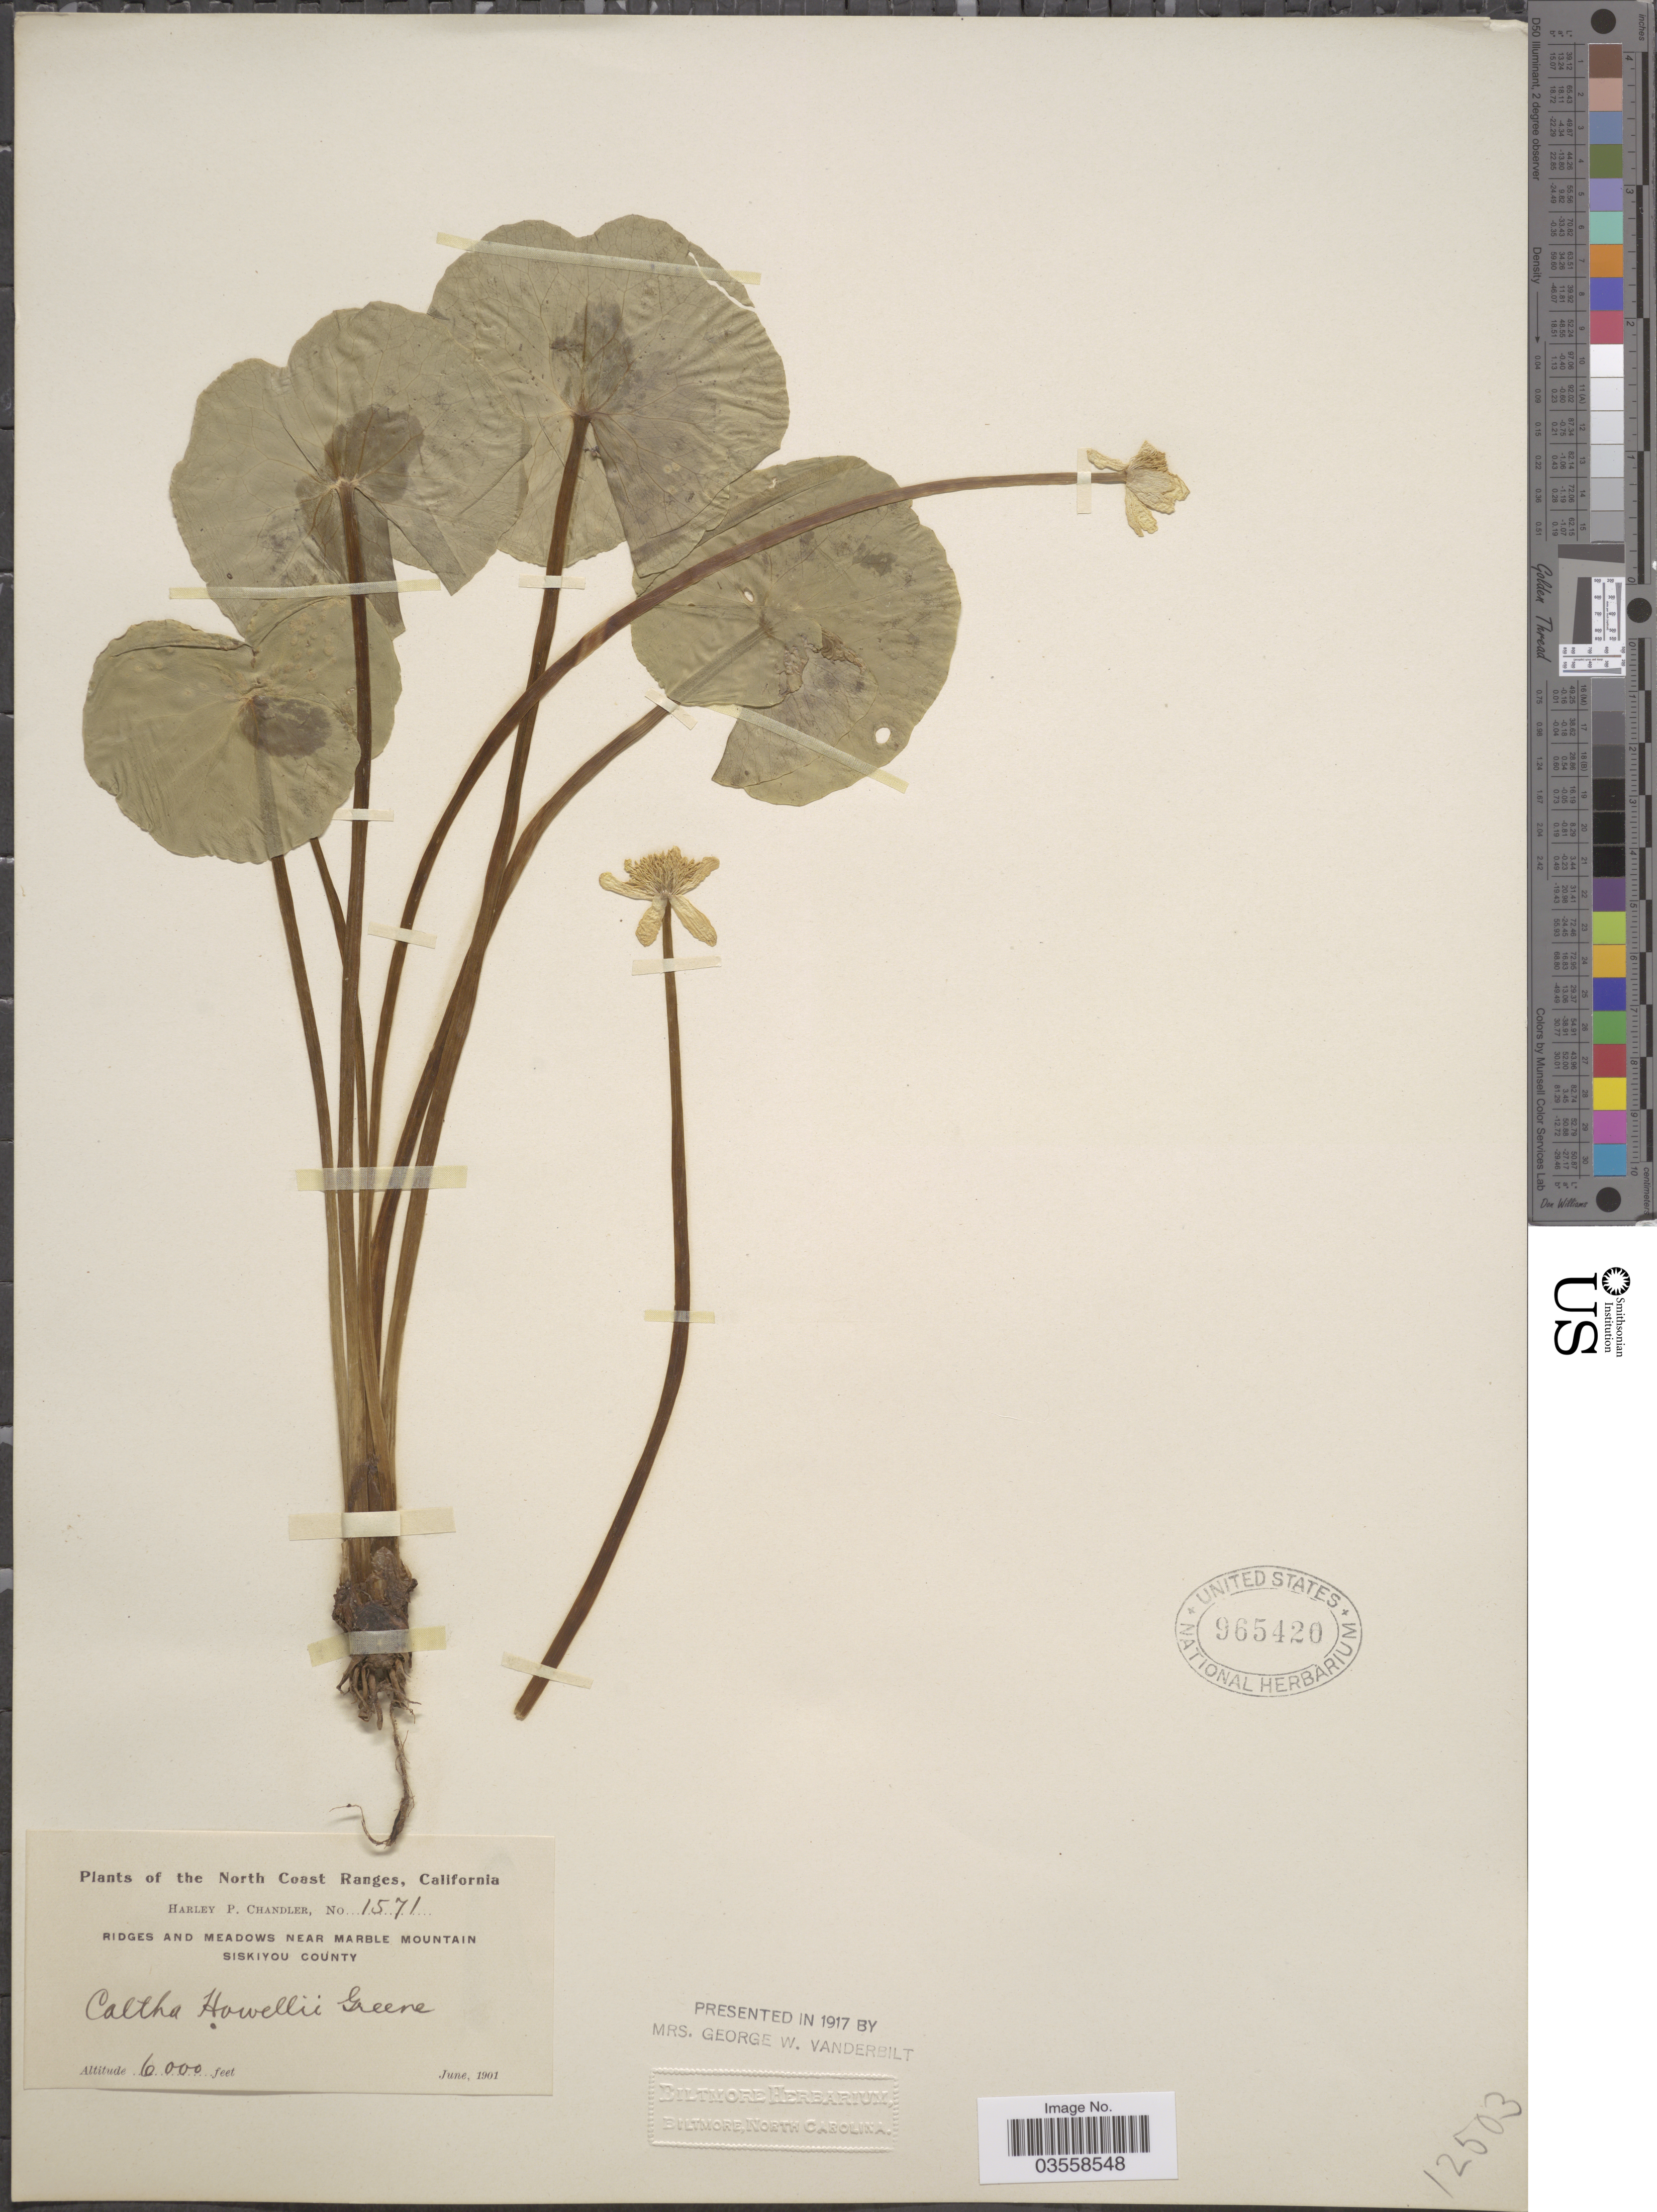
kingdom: Plantae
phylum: Tracheophyta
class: Magnoliopsida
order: Ranunculales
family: Ranunculaceae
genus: Caltha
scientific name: Caltha biflora subsp. howellii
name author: (Huth) Abrams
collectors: H. Chandler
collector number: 1571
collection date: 1901-06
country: United States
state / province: California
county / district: Siskiyou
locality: North Coast Ranges. Ridges and Meadows near Marble Mountain. Siskiyou County.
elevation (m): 1829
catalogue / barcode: US 965420